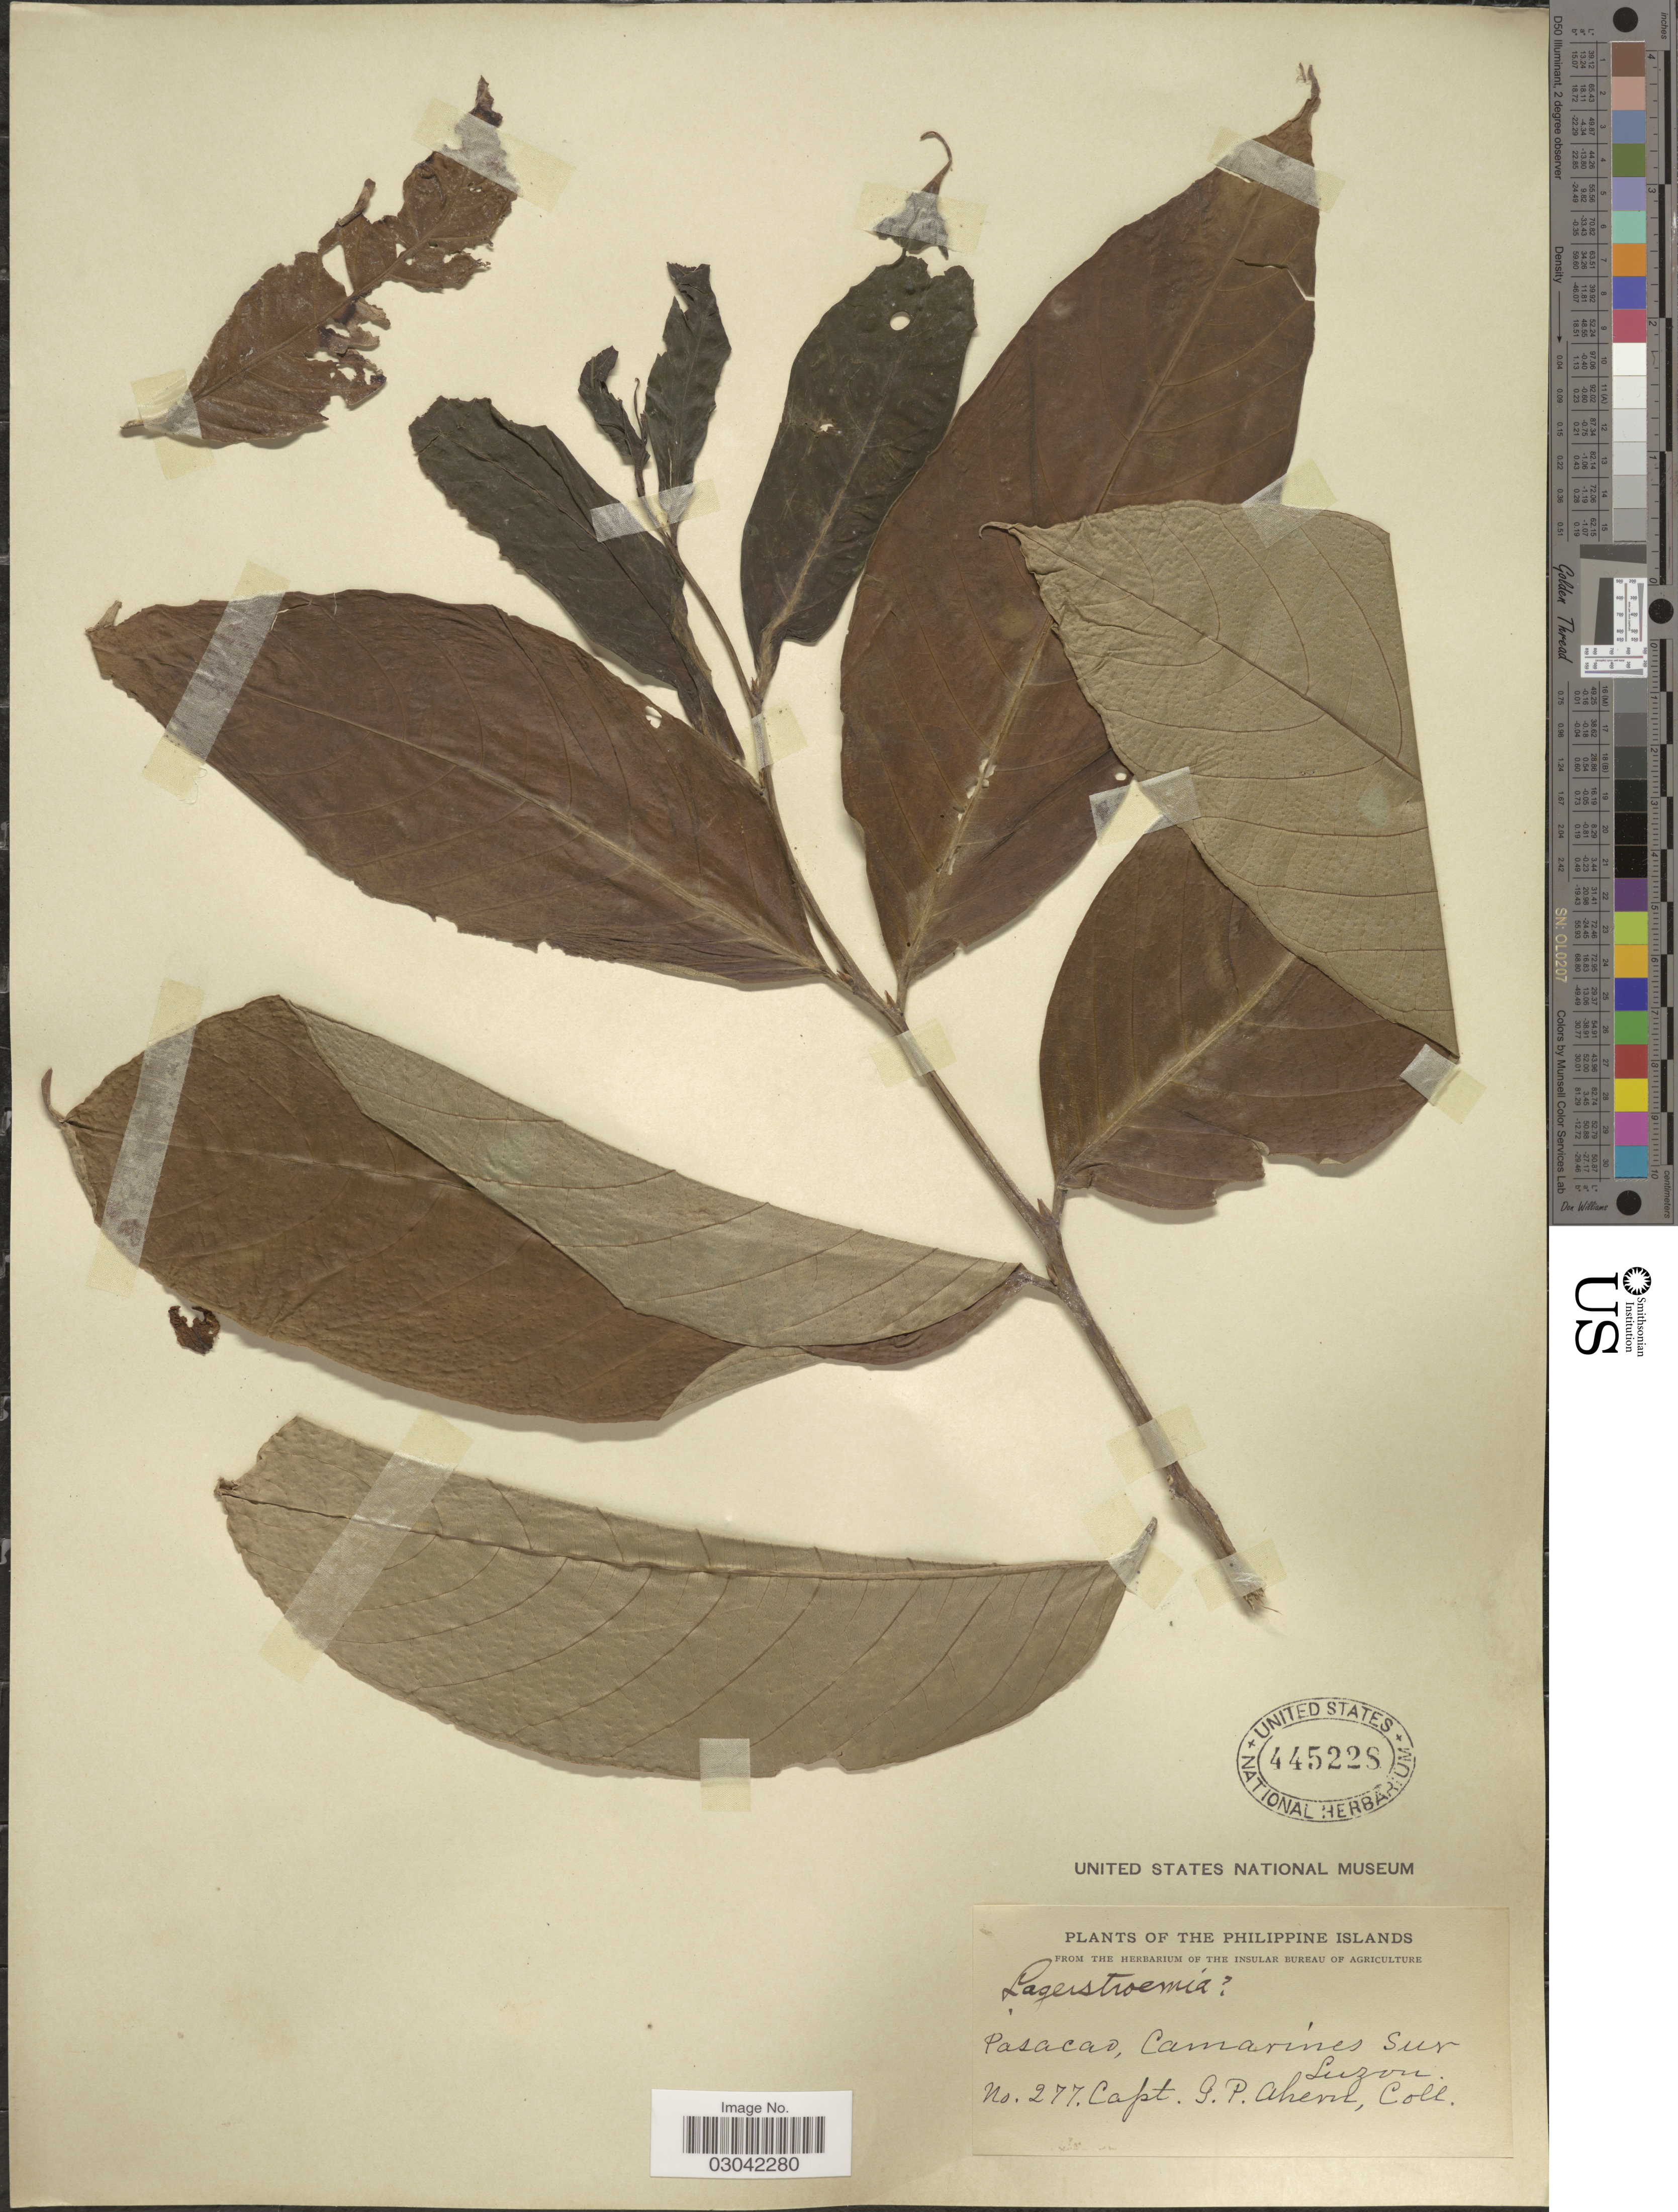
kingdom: Plantae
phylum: Tracheophyta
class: Magnoliopsida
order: Myrtales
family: Lythraceae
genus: Lagerstroemia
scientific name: Lagerstroemia speciosa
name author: (L.) Pers.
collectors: G. Ahern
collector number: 277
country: Philippines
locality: Pasacao, Camarines Sur, Luzon.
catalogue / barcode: US 445228